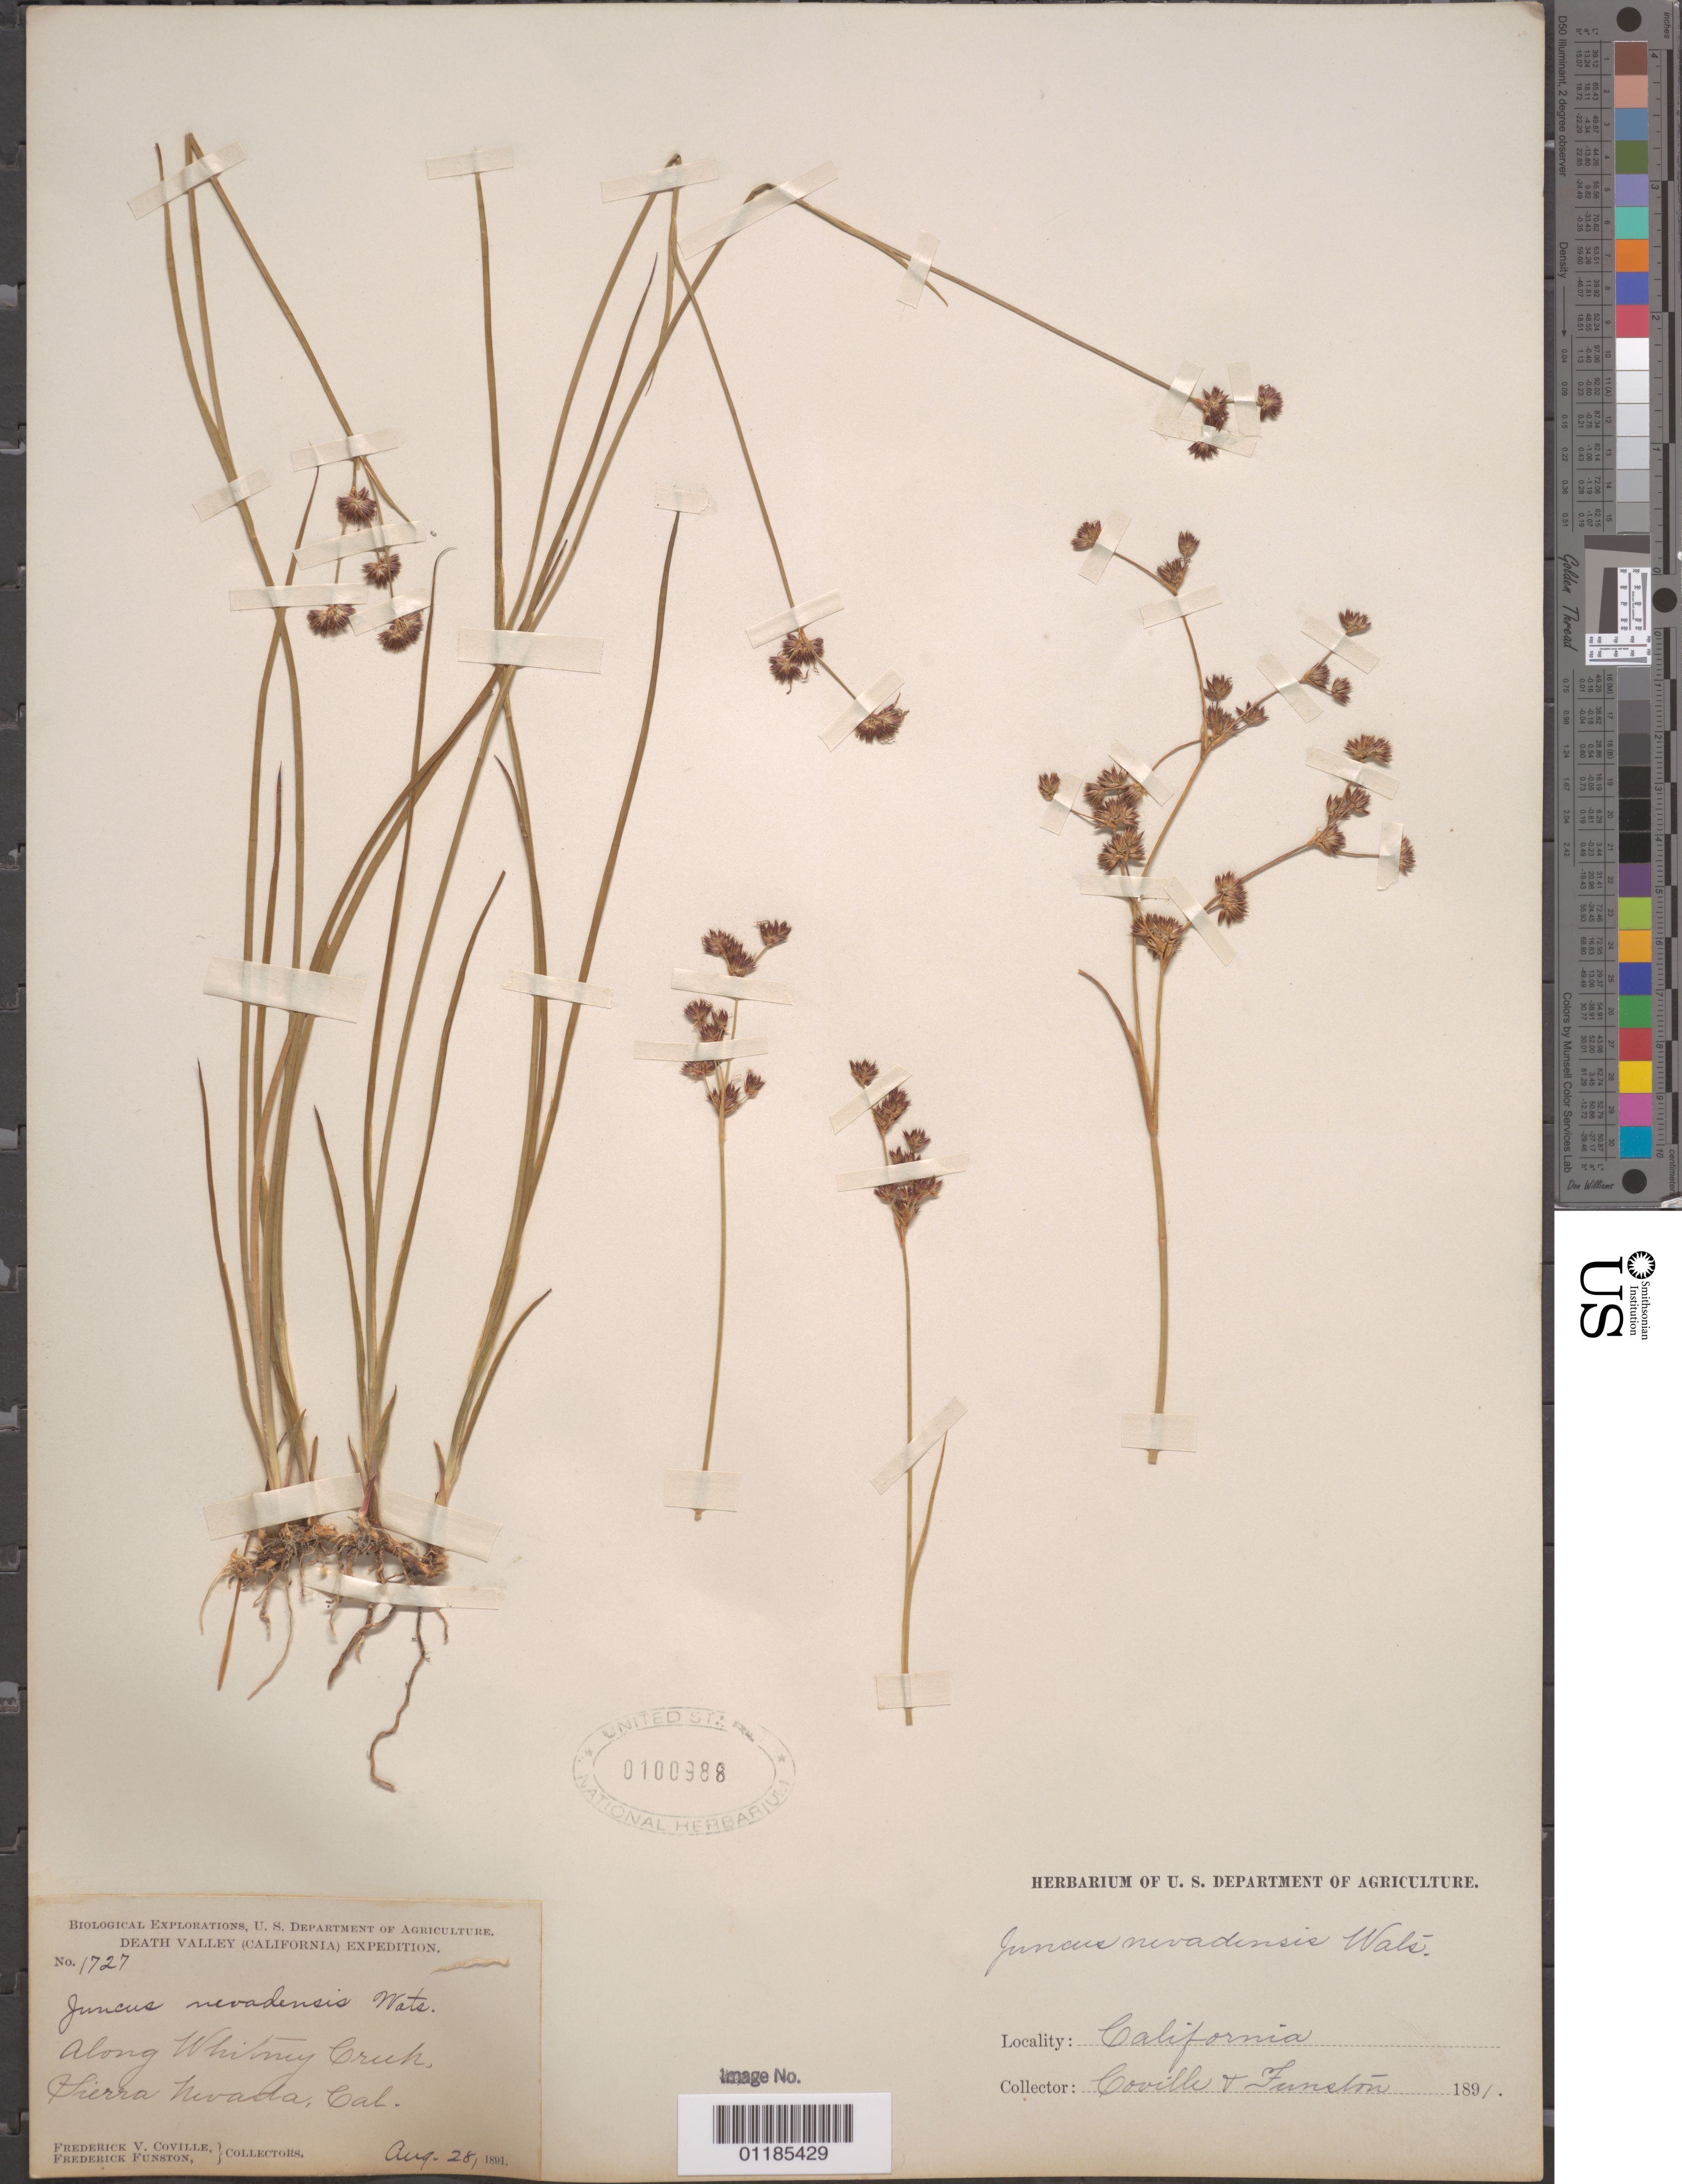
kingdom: Plantae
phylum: Tracheophyta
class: Liliopsida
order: Poales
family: Juncaceae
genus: Juncus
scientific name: Juncus nevadensis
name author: S. Watson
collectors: F. V. Coville & F. Funston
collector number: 1727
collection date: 1891-08-28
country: United States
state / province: California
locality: along Whitney Creek, Sierra Nevada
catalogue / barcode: US 100988